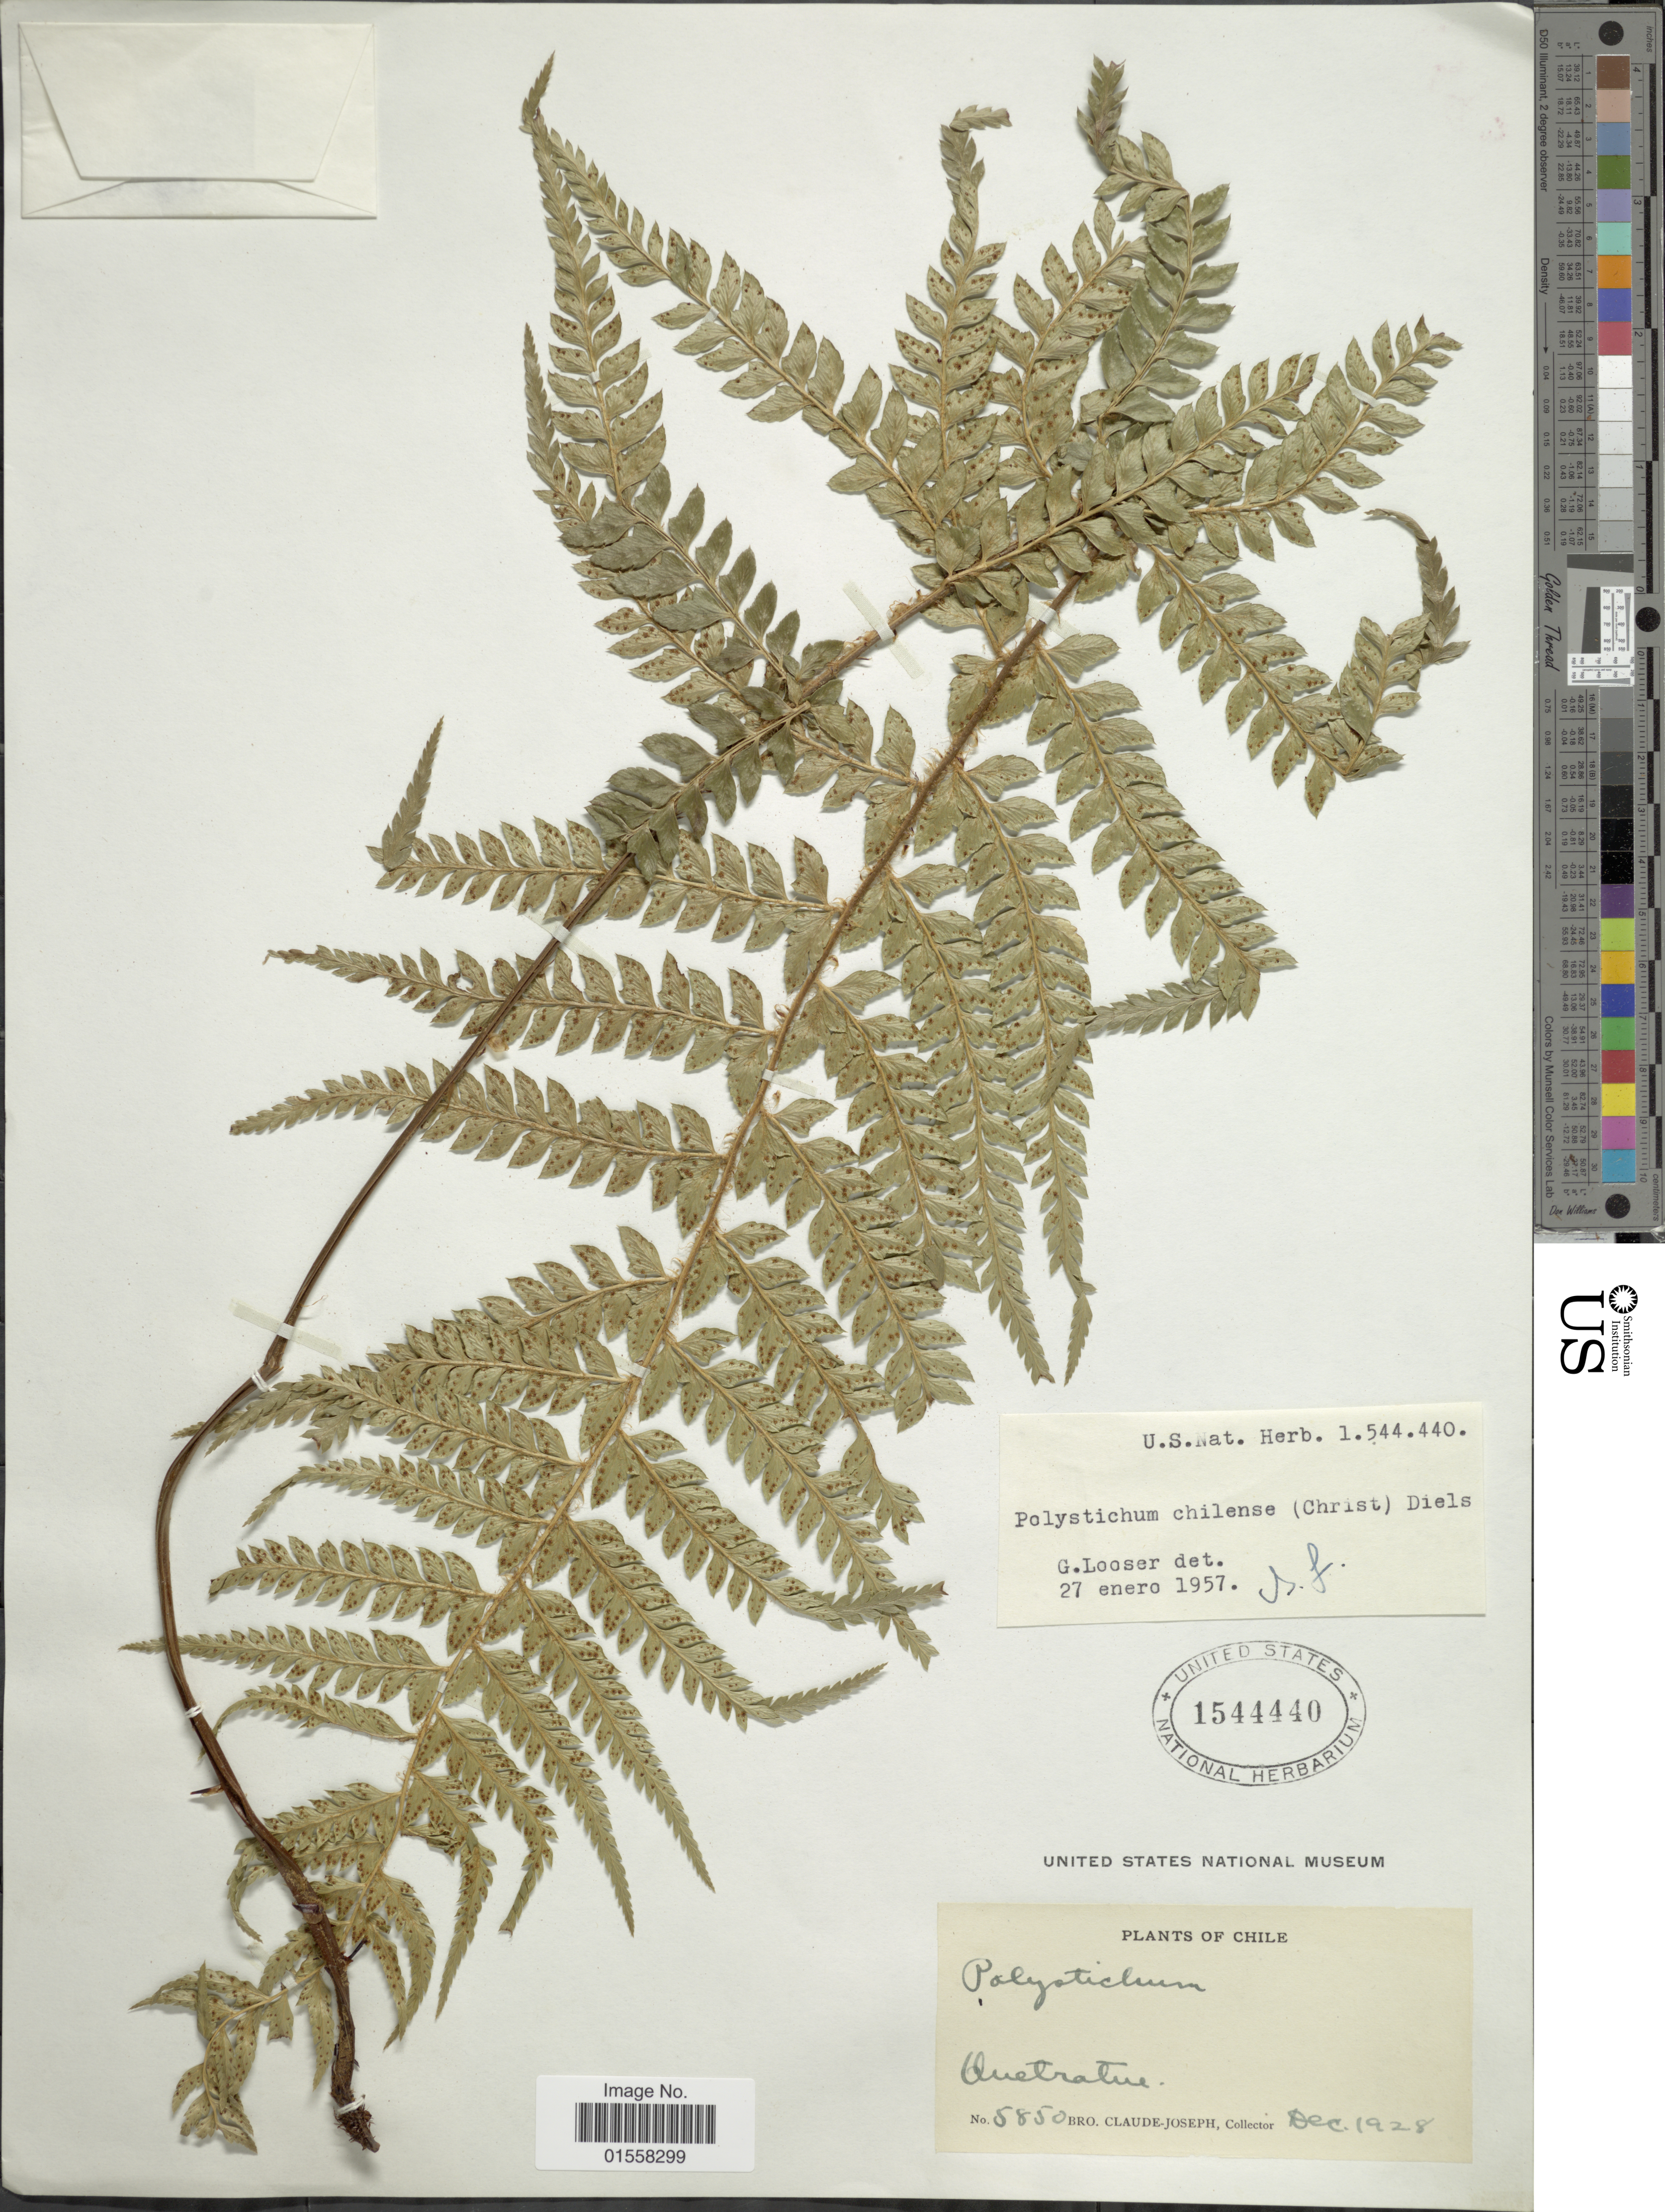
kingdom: Plantae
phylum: Tracheophyta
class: Polypodiopsida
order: Polypodiales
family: Dryopteridaceae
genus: Polystichum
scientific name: Polystichum chilense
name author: (Christ) Diels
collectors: Bro. Claude-Joseph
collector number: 5850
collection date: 1928-12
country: Chile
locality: Chile, Quitratue.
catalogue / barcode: US 1544440